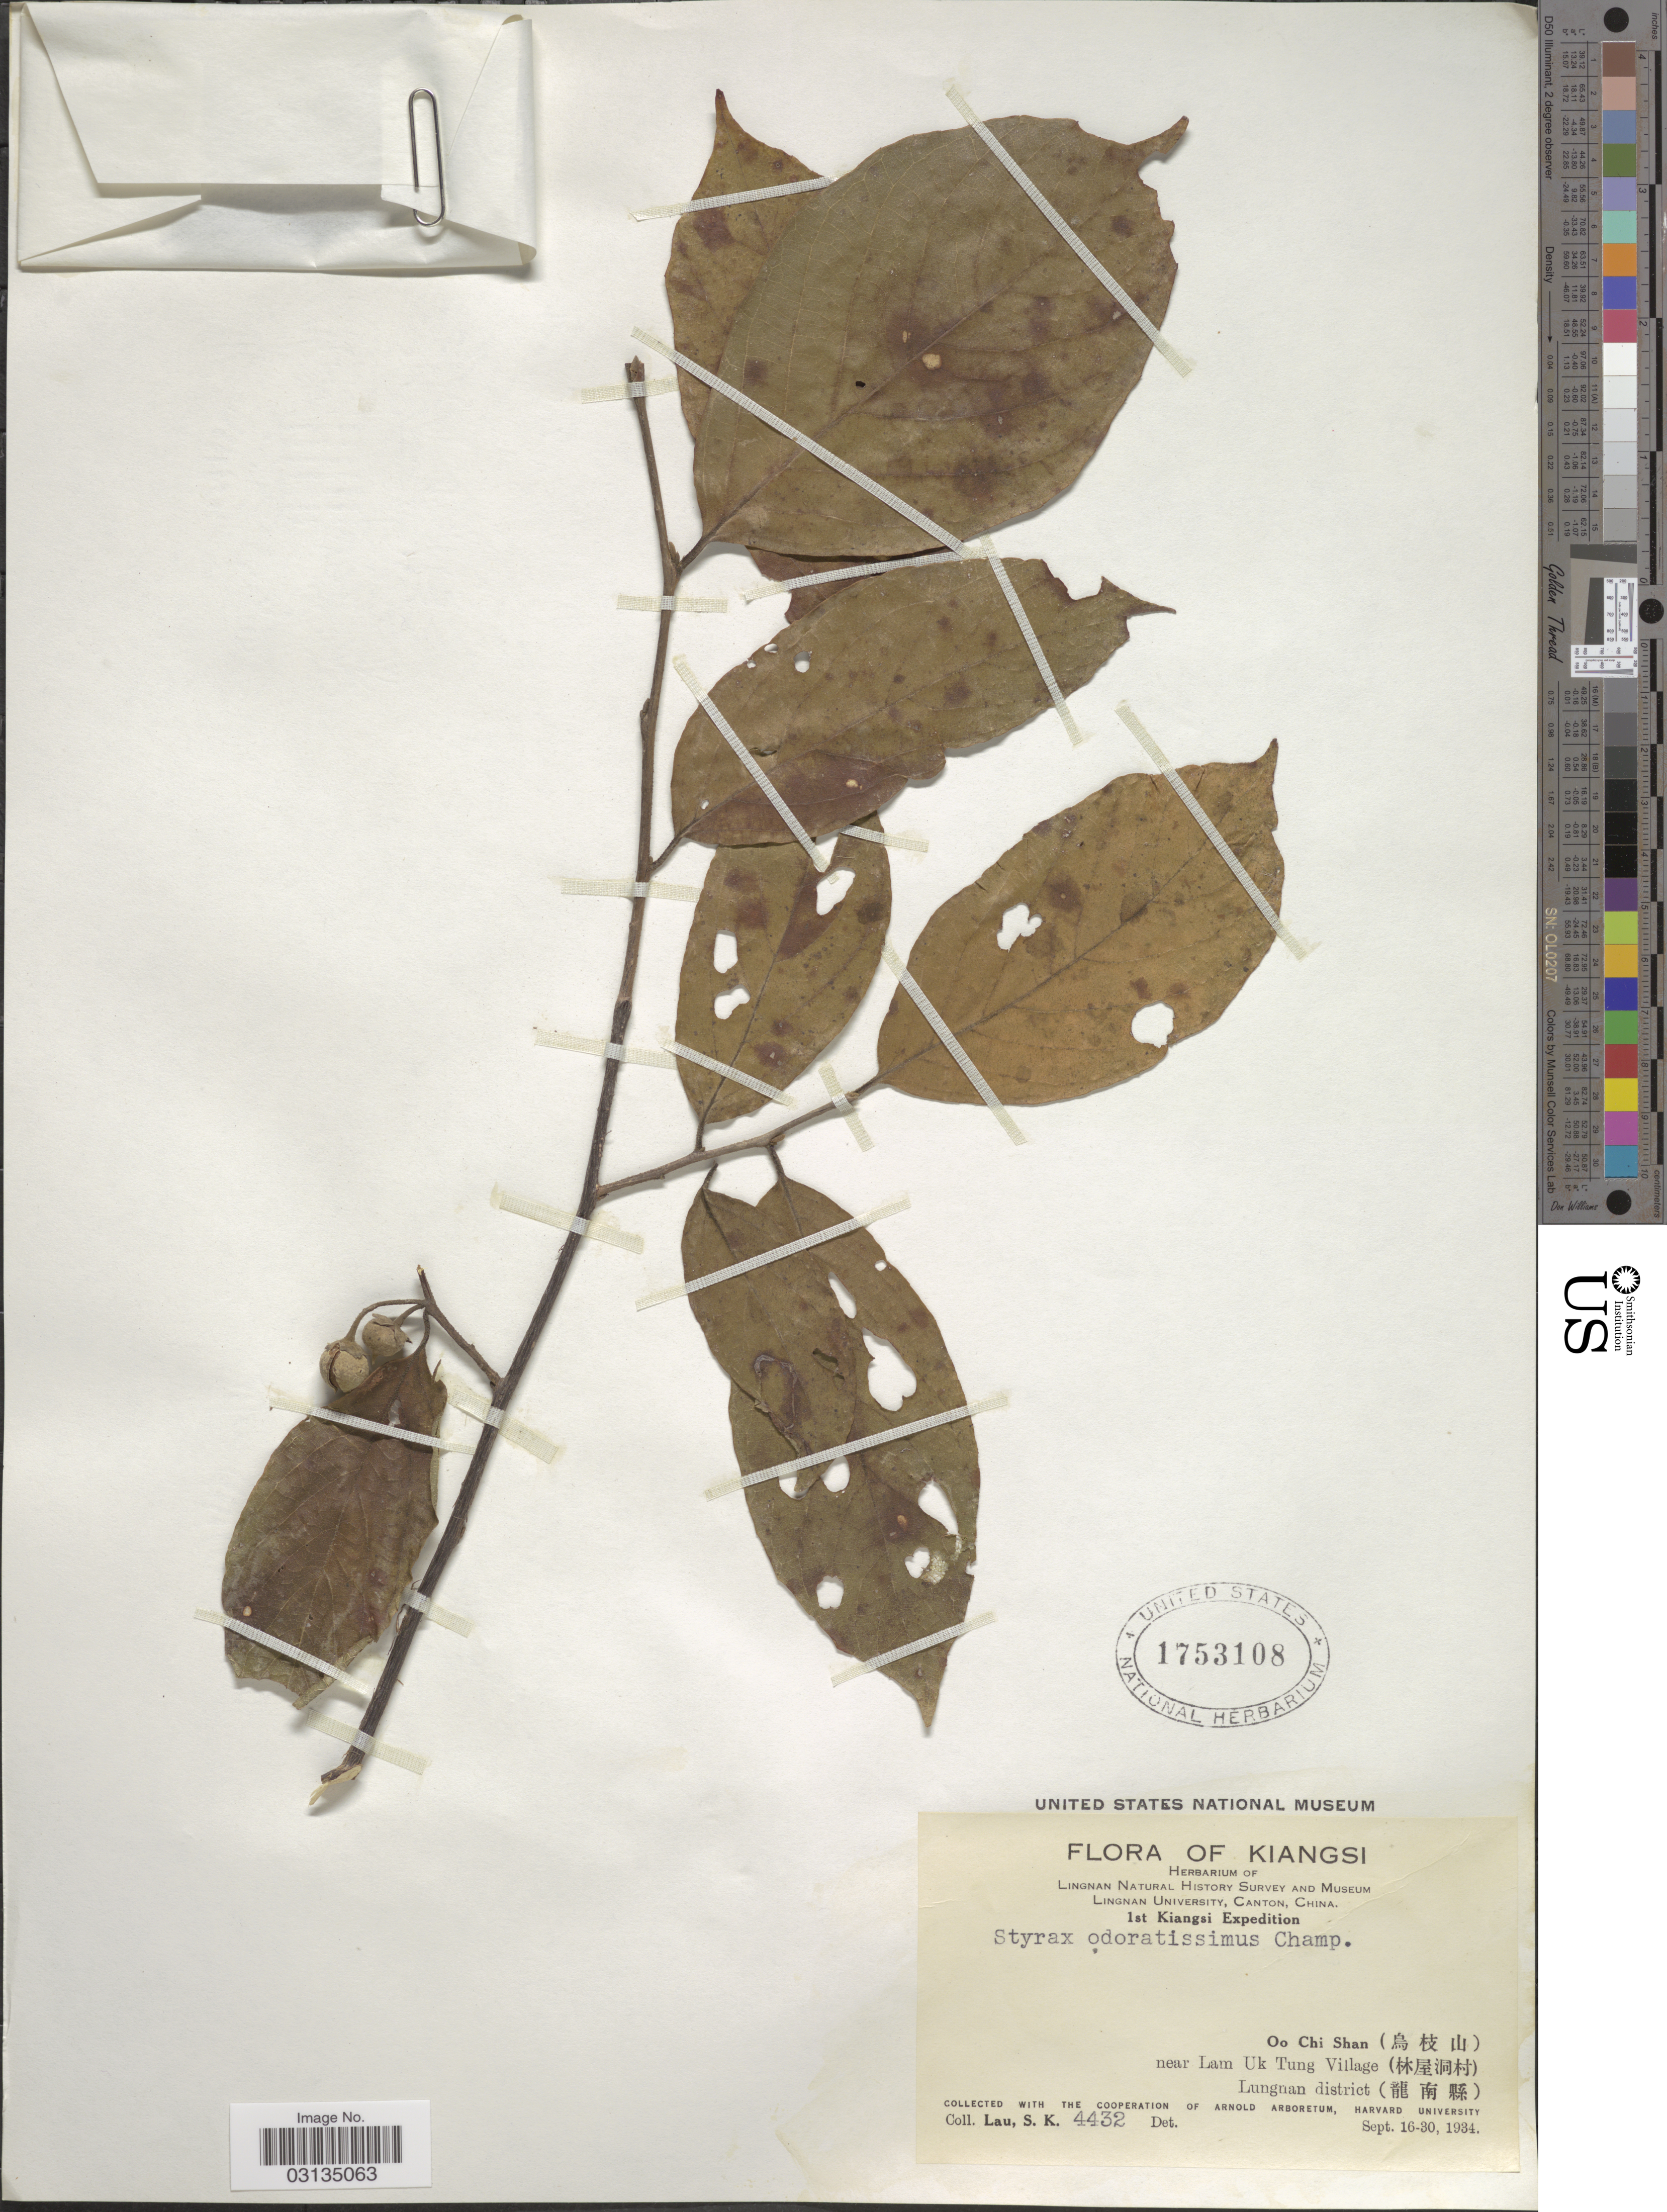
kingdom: Plantae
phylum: Tracheophyta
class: Magnoliopsida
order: Ericales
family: Styracaceae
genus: Styrax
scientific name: Styrax odoratissimus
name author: Champ. ex Benth.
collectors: S. K. Lau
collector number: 4432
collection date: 1934-09-16/1934-09-30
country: China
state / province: Jiangxi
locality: Kiangsi, Oo Chi Shan, near Lam Uk Tung Village, Lungnan district.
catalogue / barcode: US 1753108